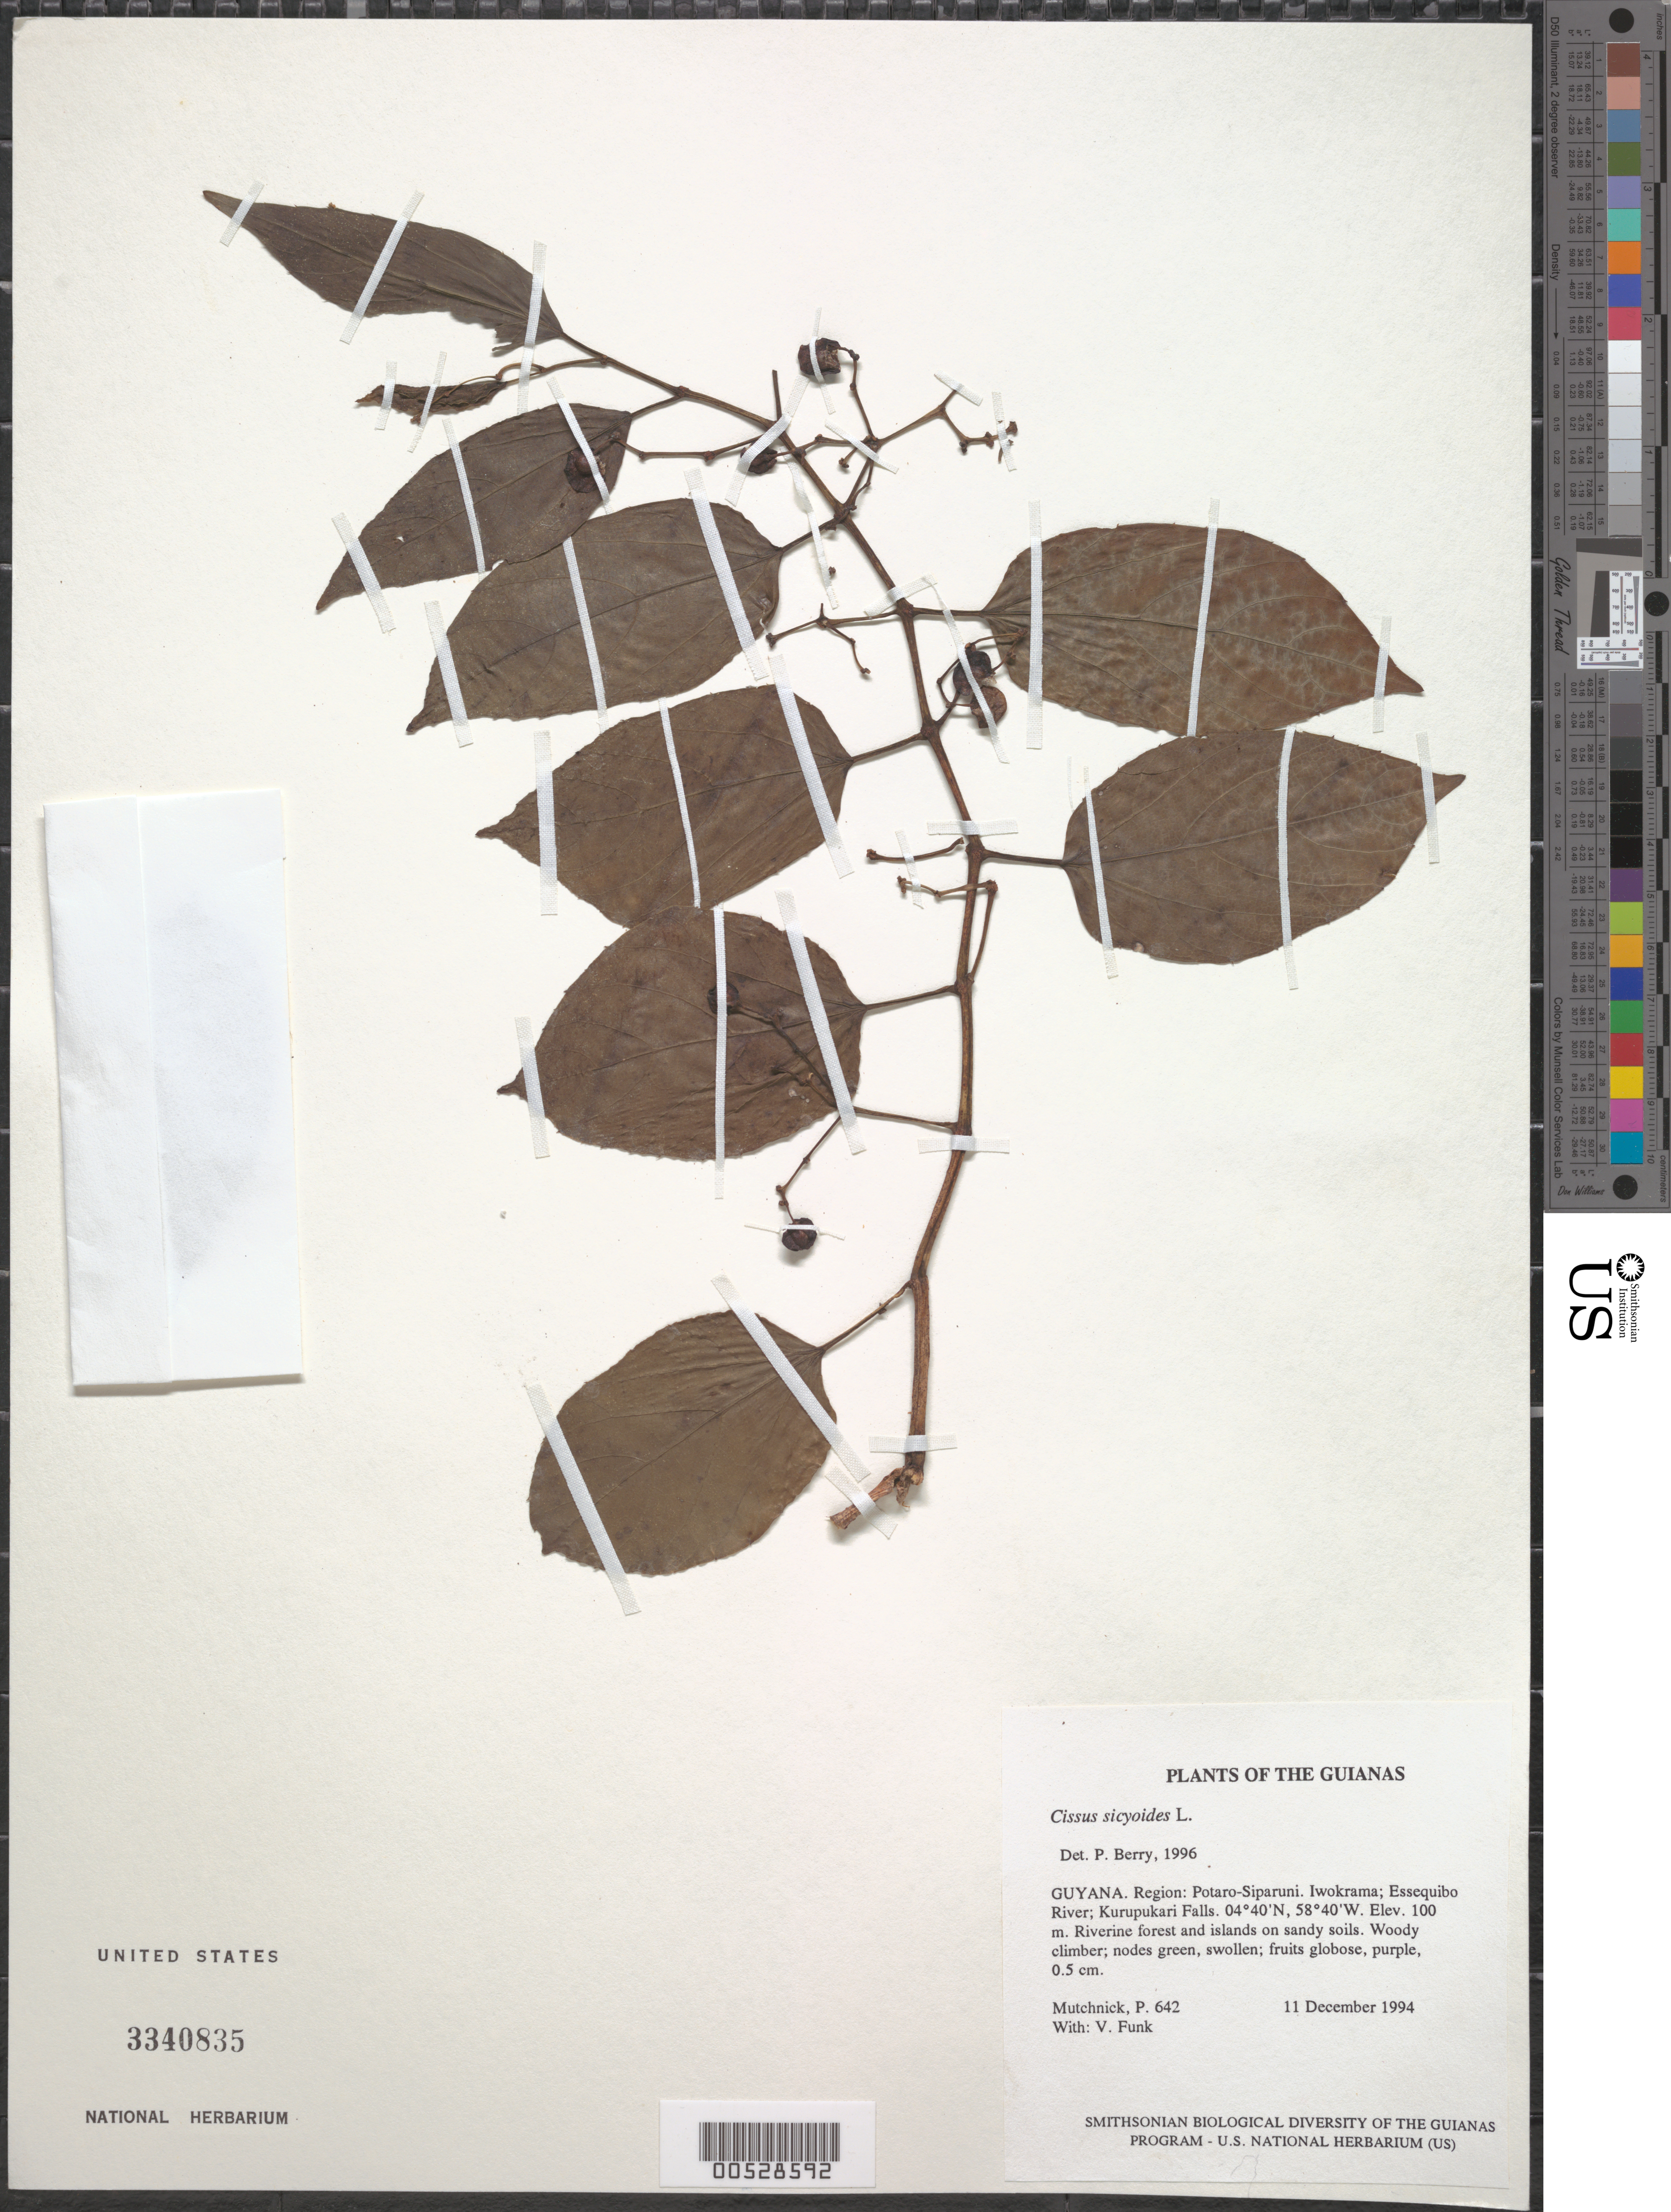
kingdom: Plantae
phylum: Tracheophyta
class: Magnoliopsida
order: Vitales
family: Vitaceae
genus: Cissus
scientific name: Cissus sicyoides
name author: L.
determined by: Berry, P. E., (WIS), University of Wisconsin - Madison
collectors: P. Mutchnick & V. Funk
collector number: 642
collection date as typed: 11 December 1994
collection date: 1994-12-11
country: Guyana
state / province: Potaro-Siparuni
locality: Iwokrama; Essequibo River; Kurupukari Falls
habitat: Riverine forest and islands on sandy soils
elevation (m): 100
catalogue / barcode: US 3340835